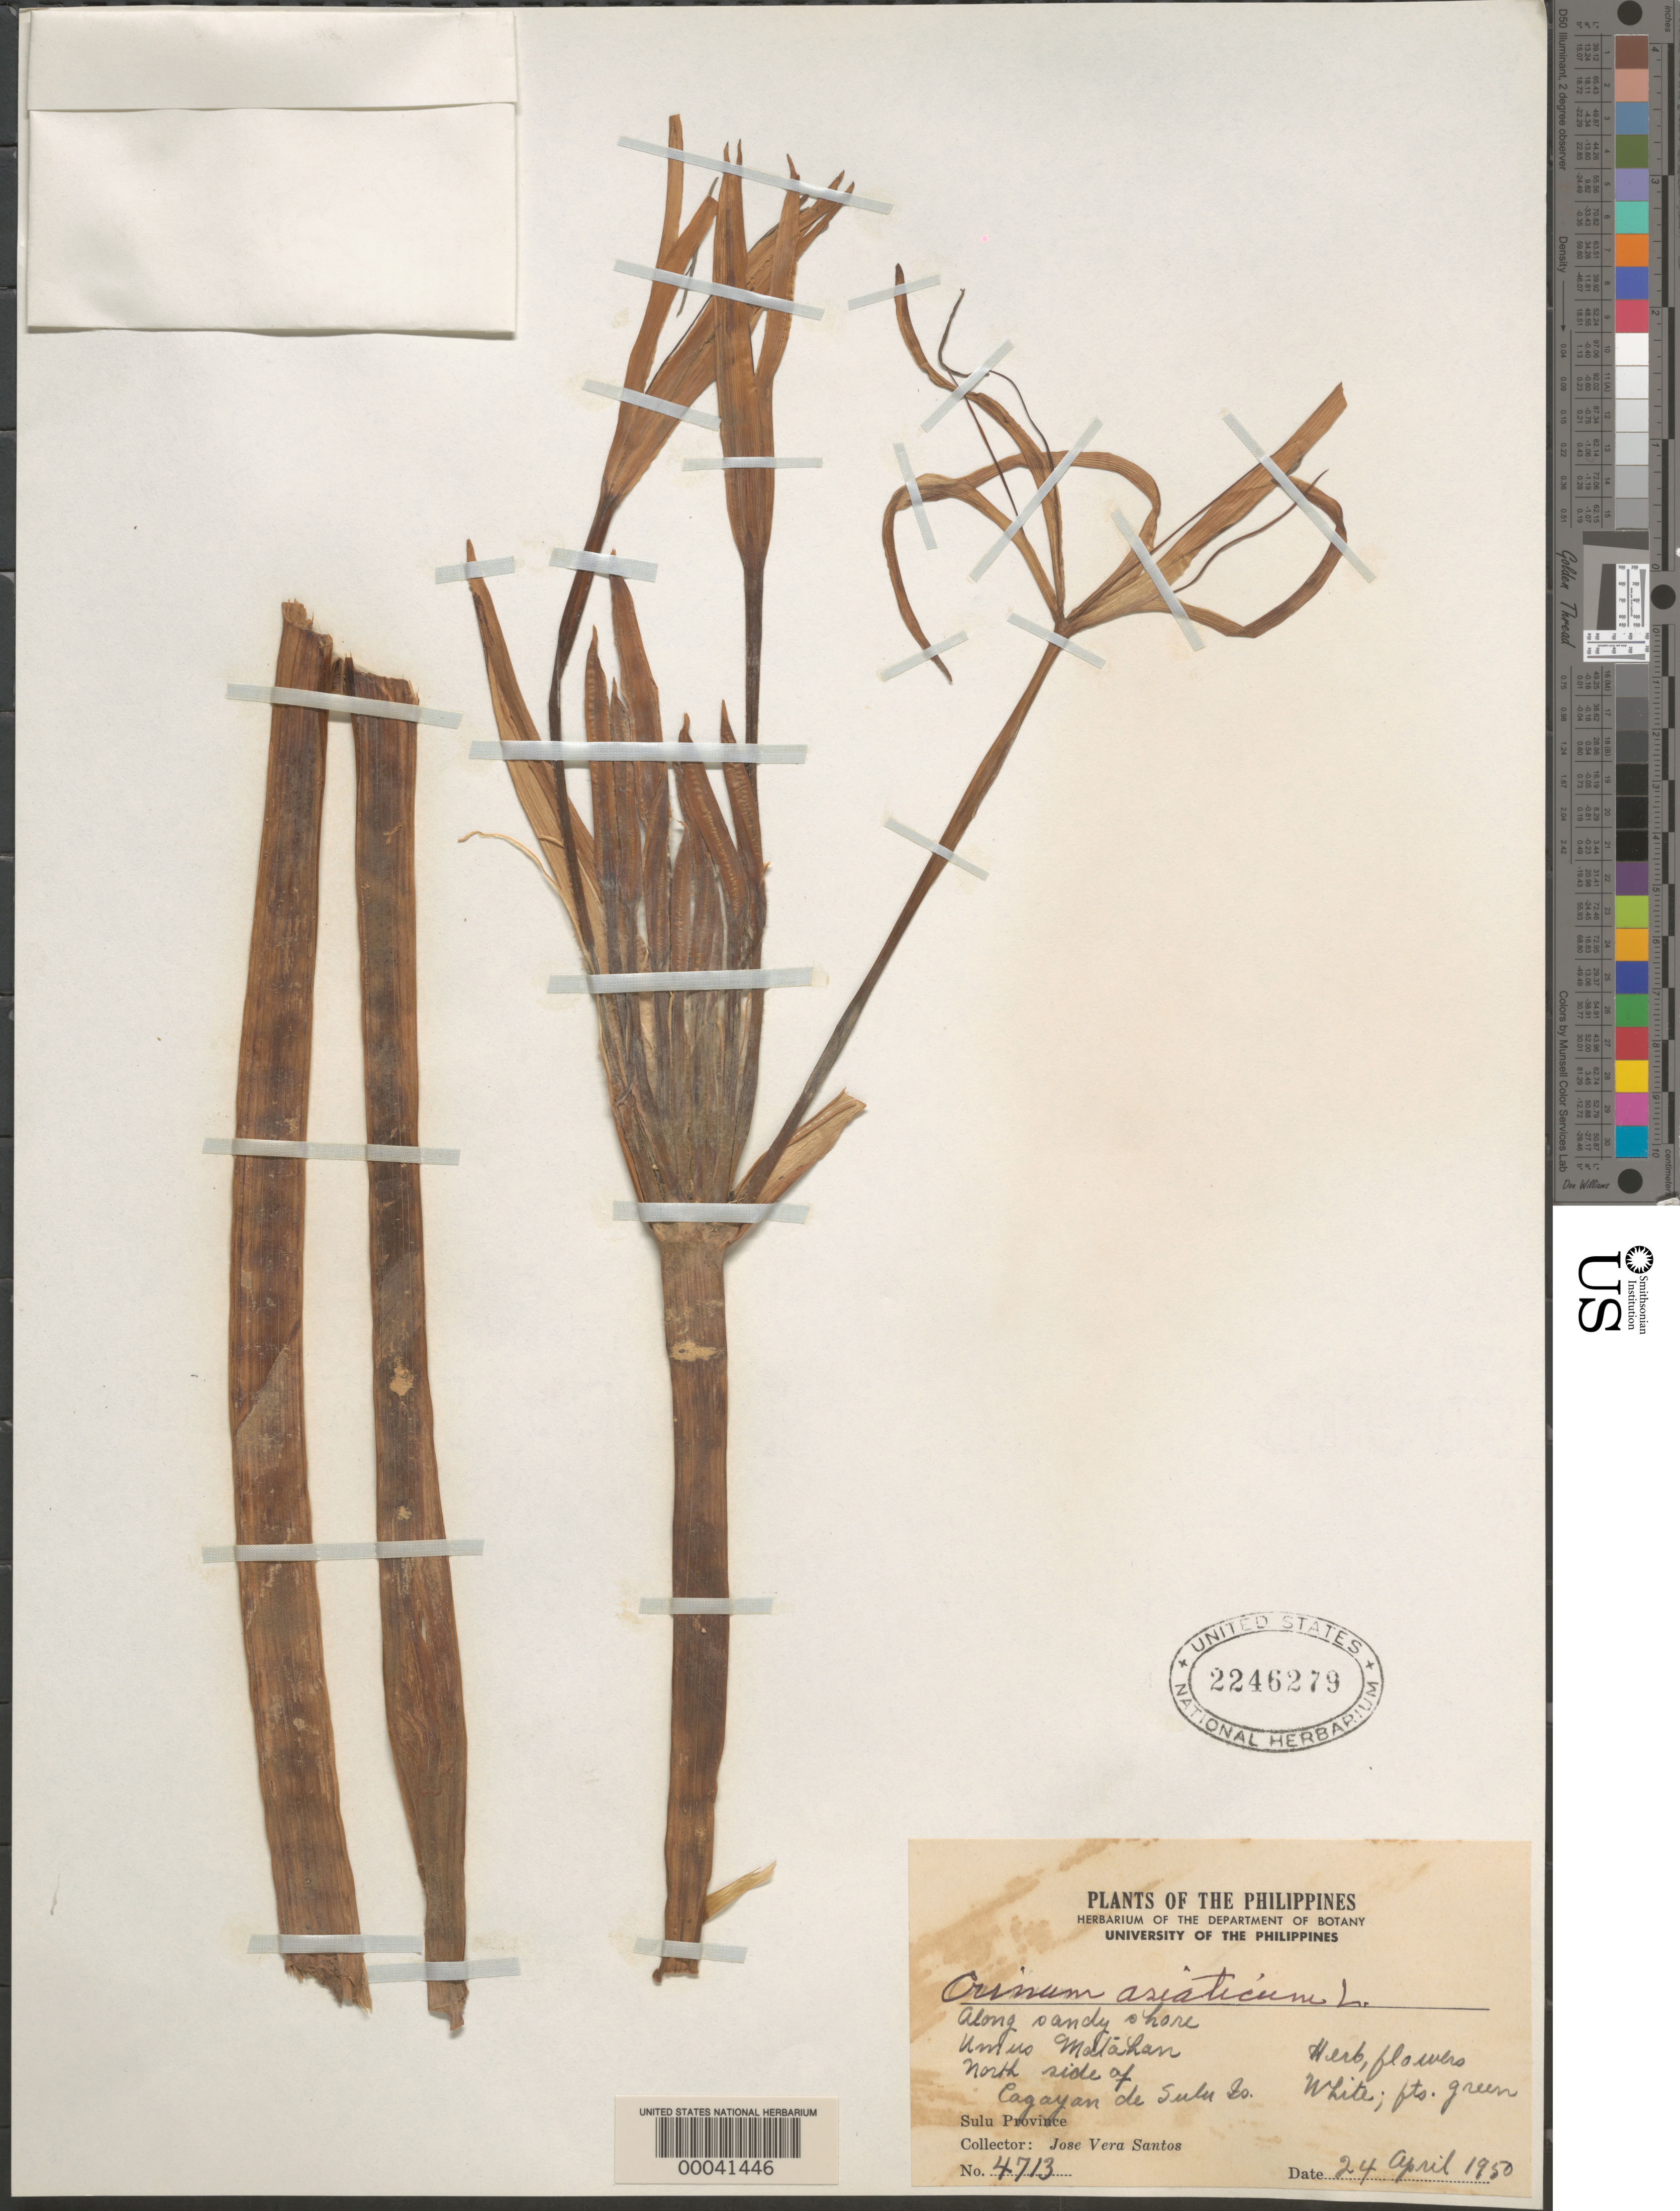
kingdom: Plantae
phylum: Tracheophyta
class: Liliopsida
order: Asparagales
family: Amaryllidaceae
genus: Crinum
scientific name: Crinum asiaticum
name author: L.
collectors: J. V. Santos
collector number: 4713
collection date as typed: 24 Apr 1950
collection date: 1950-04-24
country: Philippines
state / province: Muslim Mindanao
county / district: Tawi Tawi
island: Cagayan Sulu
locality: N side of cagayan de sulu i. [Sulu Archipelago]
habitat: Along sandy shore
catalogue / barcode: US 2246279